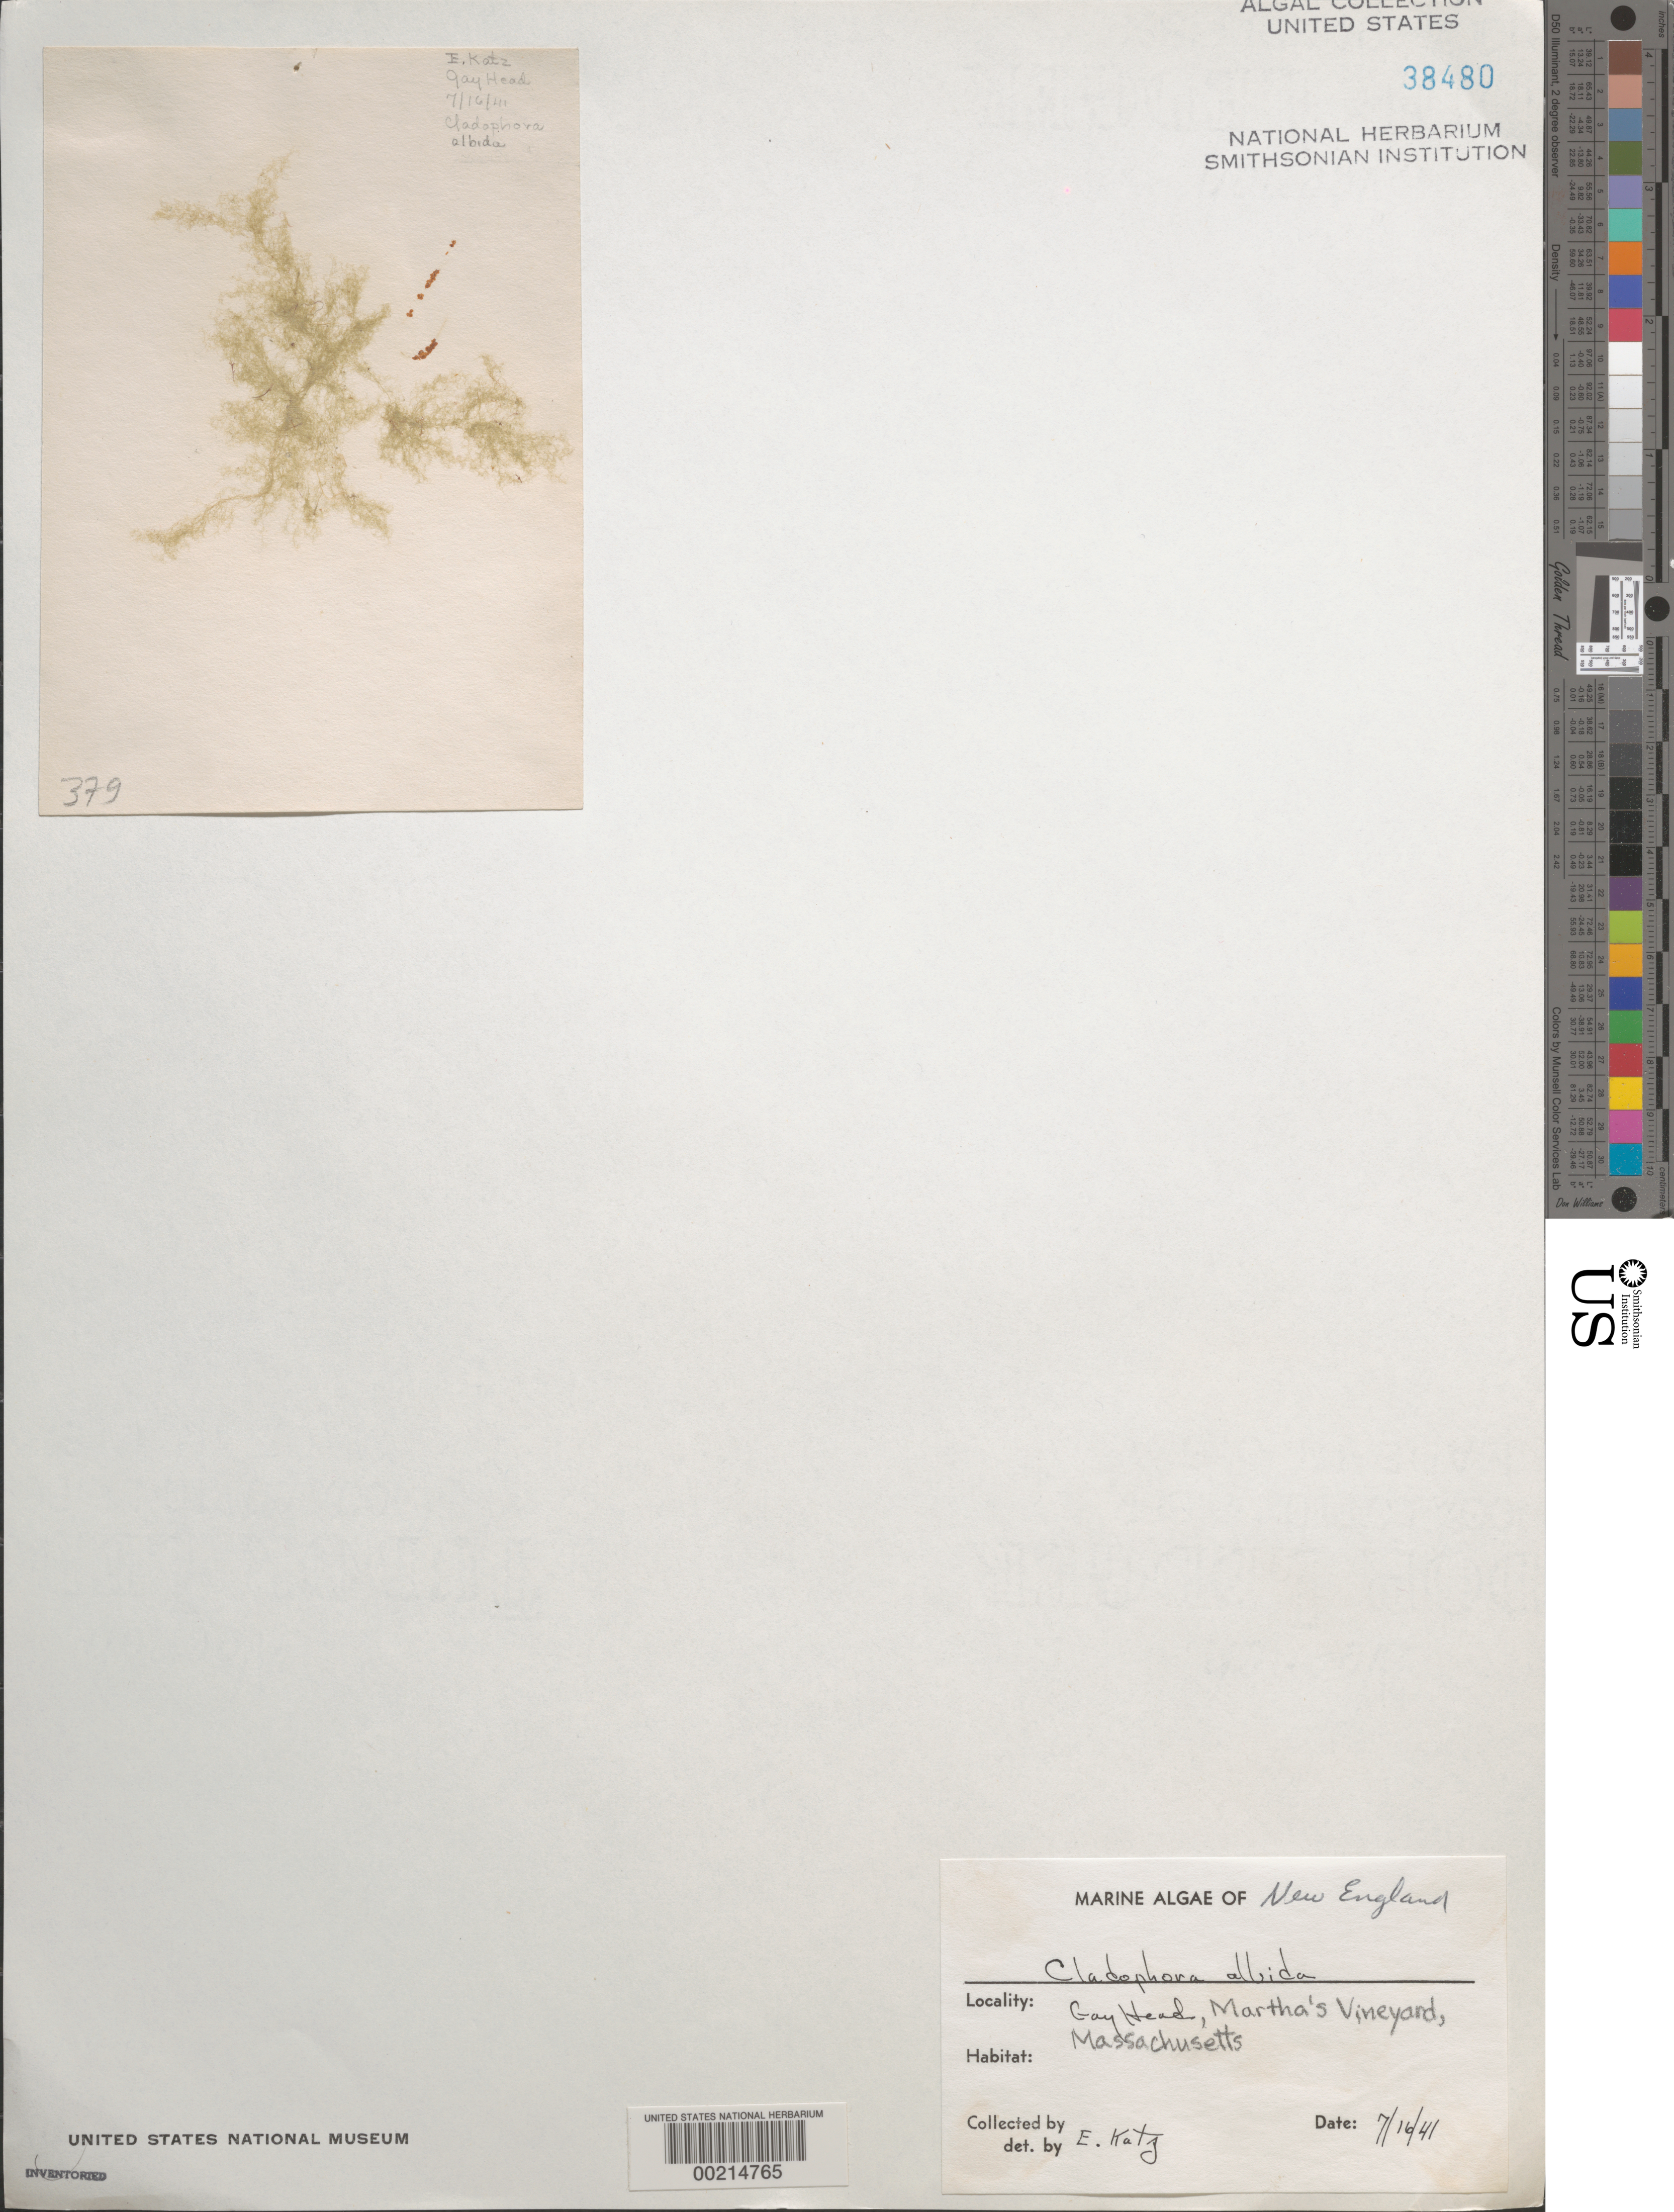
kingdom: Plantae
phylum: Chlorophyta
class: Ulvophyceae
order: Cladophorales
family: Cladophoraceae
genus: Cladophora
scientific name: Cladophora albida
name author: (Nees) Kütz.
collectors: E. Katz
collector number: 379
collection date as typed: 16 Jul 1941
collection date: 1941-07-16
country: United States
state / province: Massachusetts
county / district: Dukes County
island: Martha's Vineyard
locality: Gay Head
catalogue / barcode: US 38480